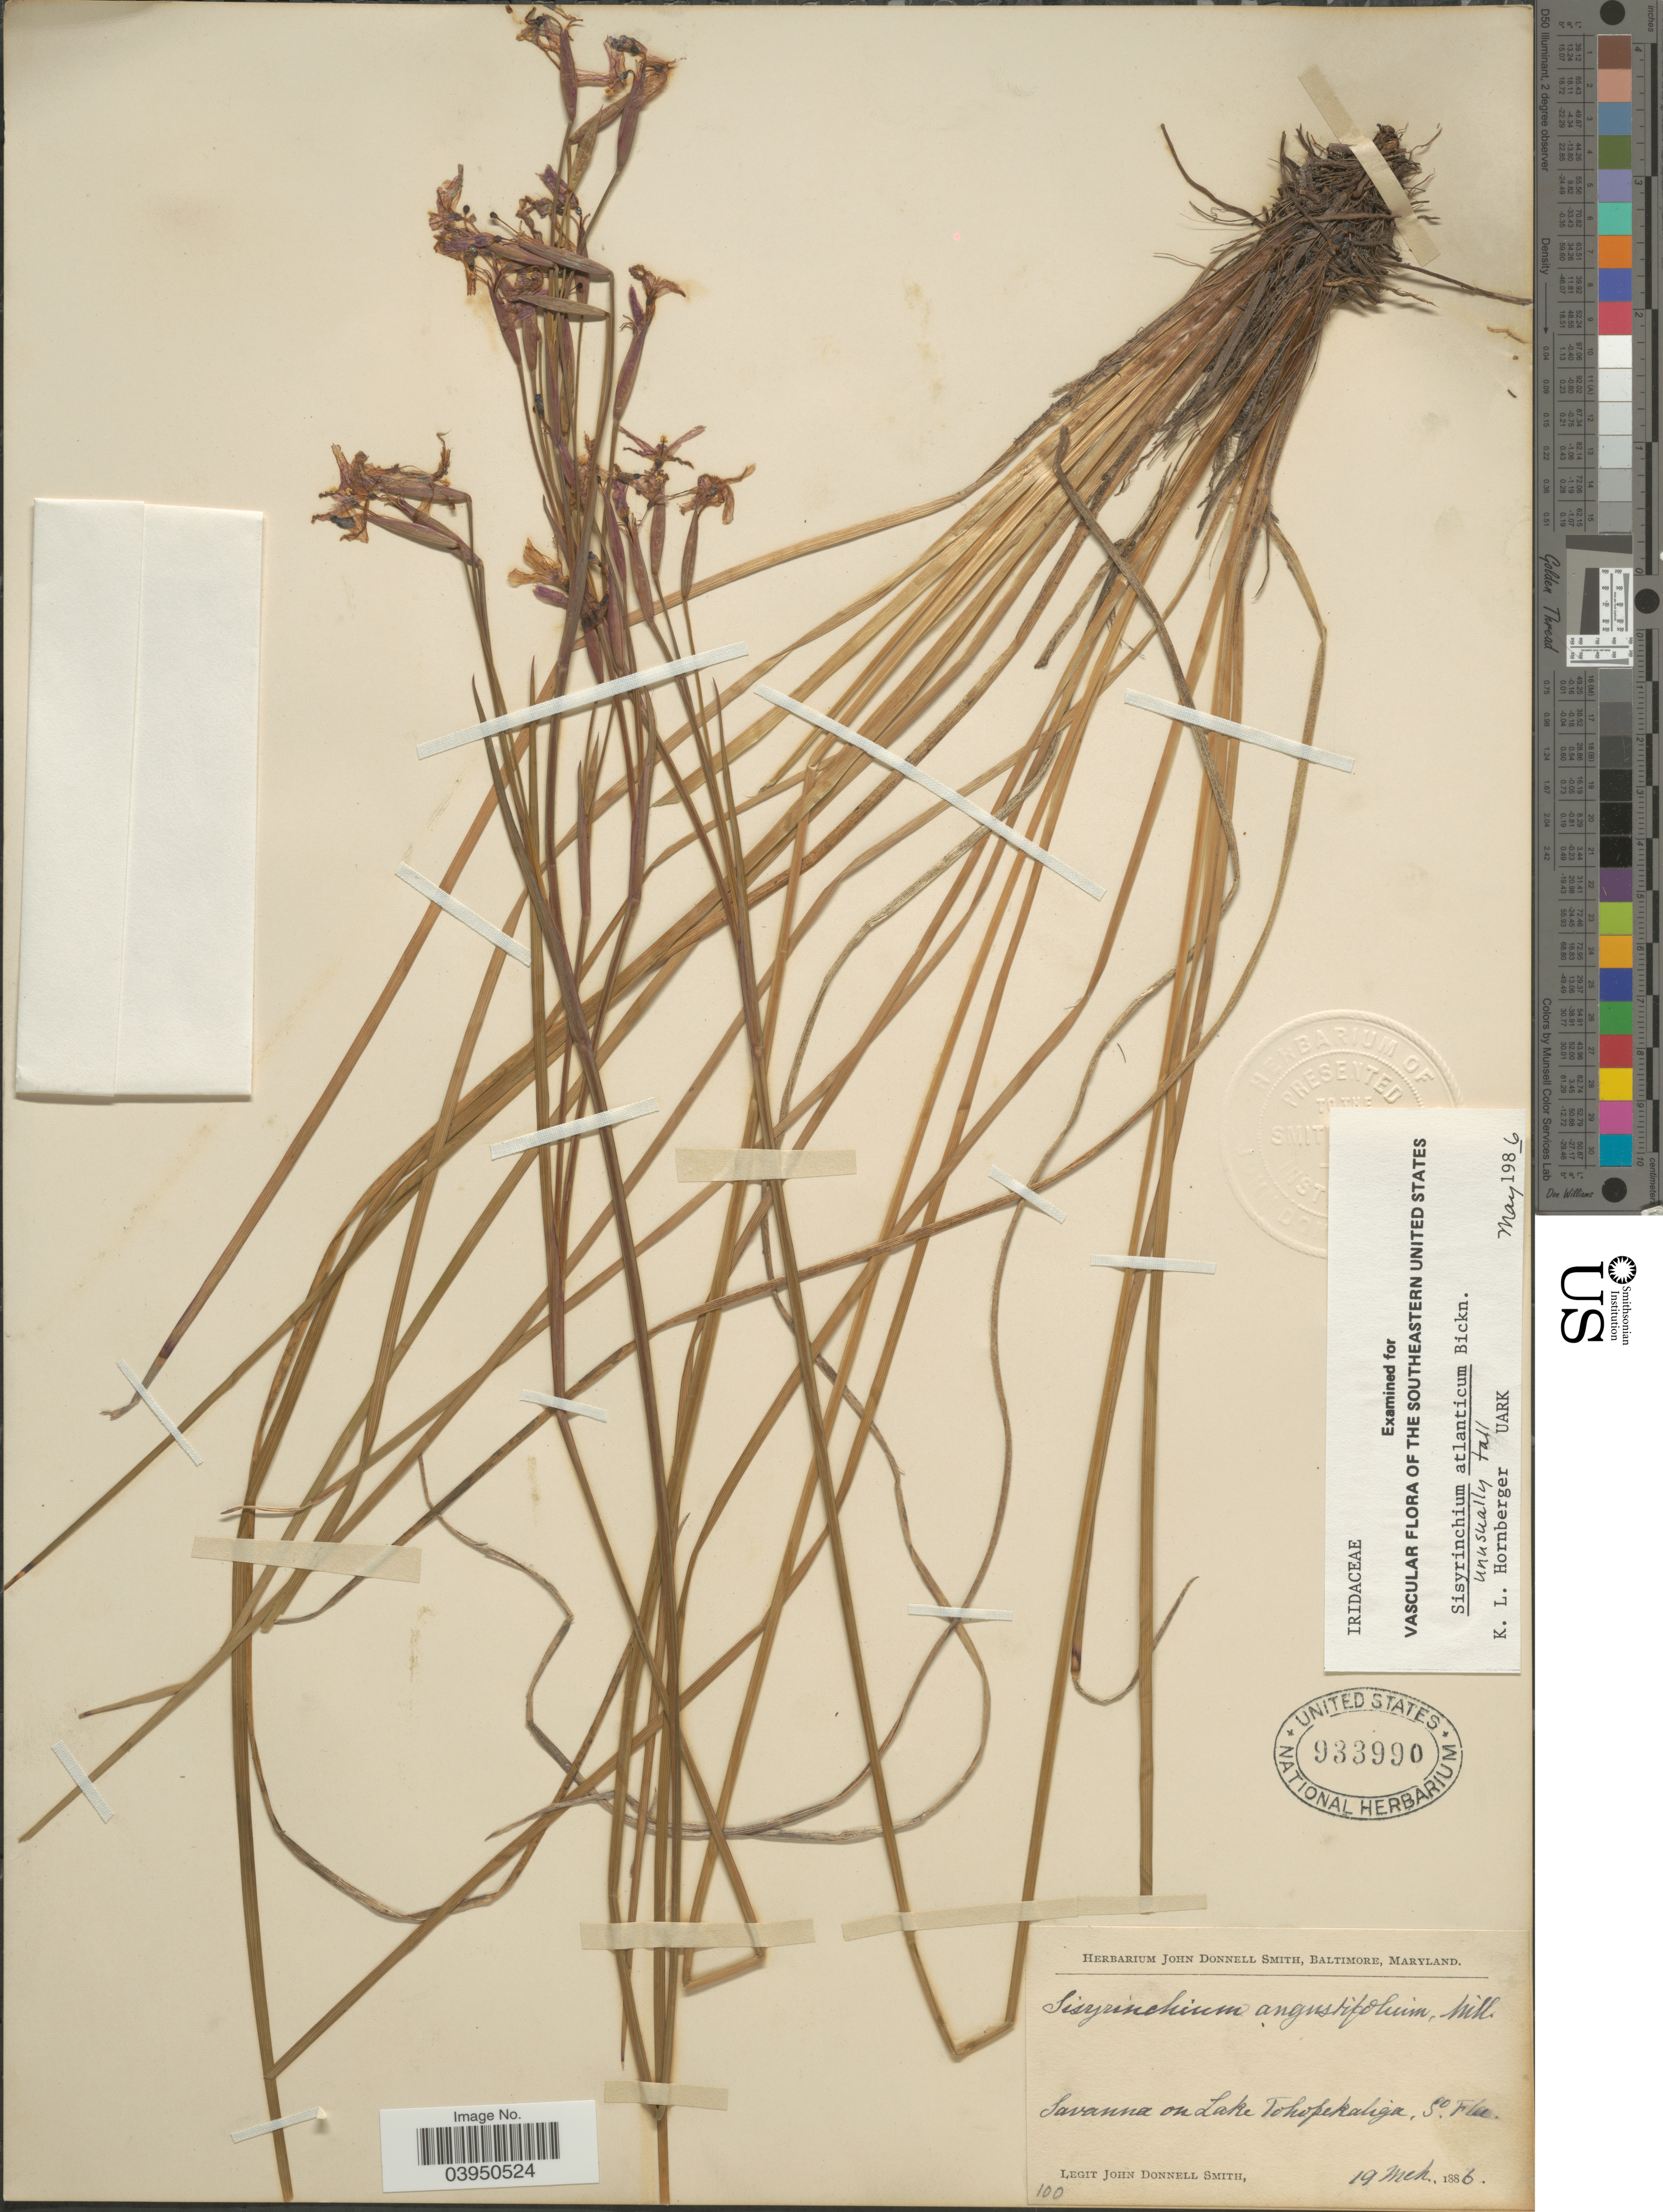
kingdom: Plantae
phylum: Tracheophyta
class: Liliopsida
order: Asparagales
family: Iridaceae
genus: Sisyrinchium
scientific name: Sisyrinchium atlanticum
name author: E.P. Bicknell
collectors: J. Donnell Smith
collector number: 100?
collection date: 1886-03-19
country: United States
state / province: Florida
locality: Savanna on Lake Tohopekaliga, So. Fla.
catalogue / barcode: US 933990